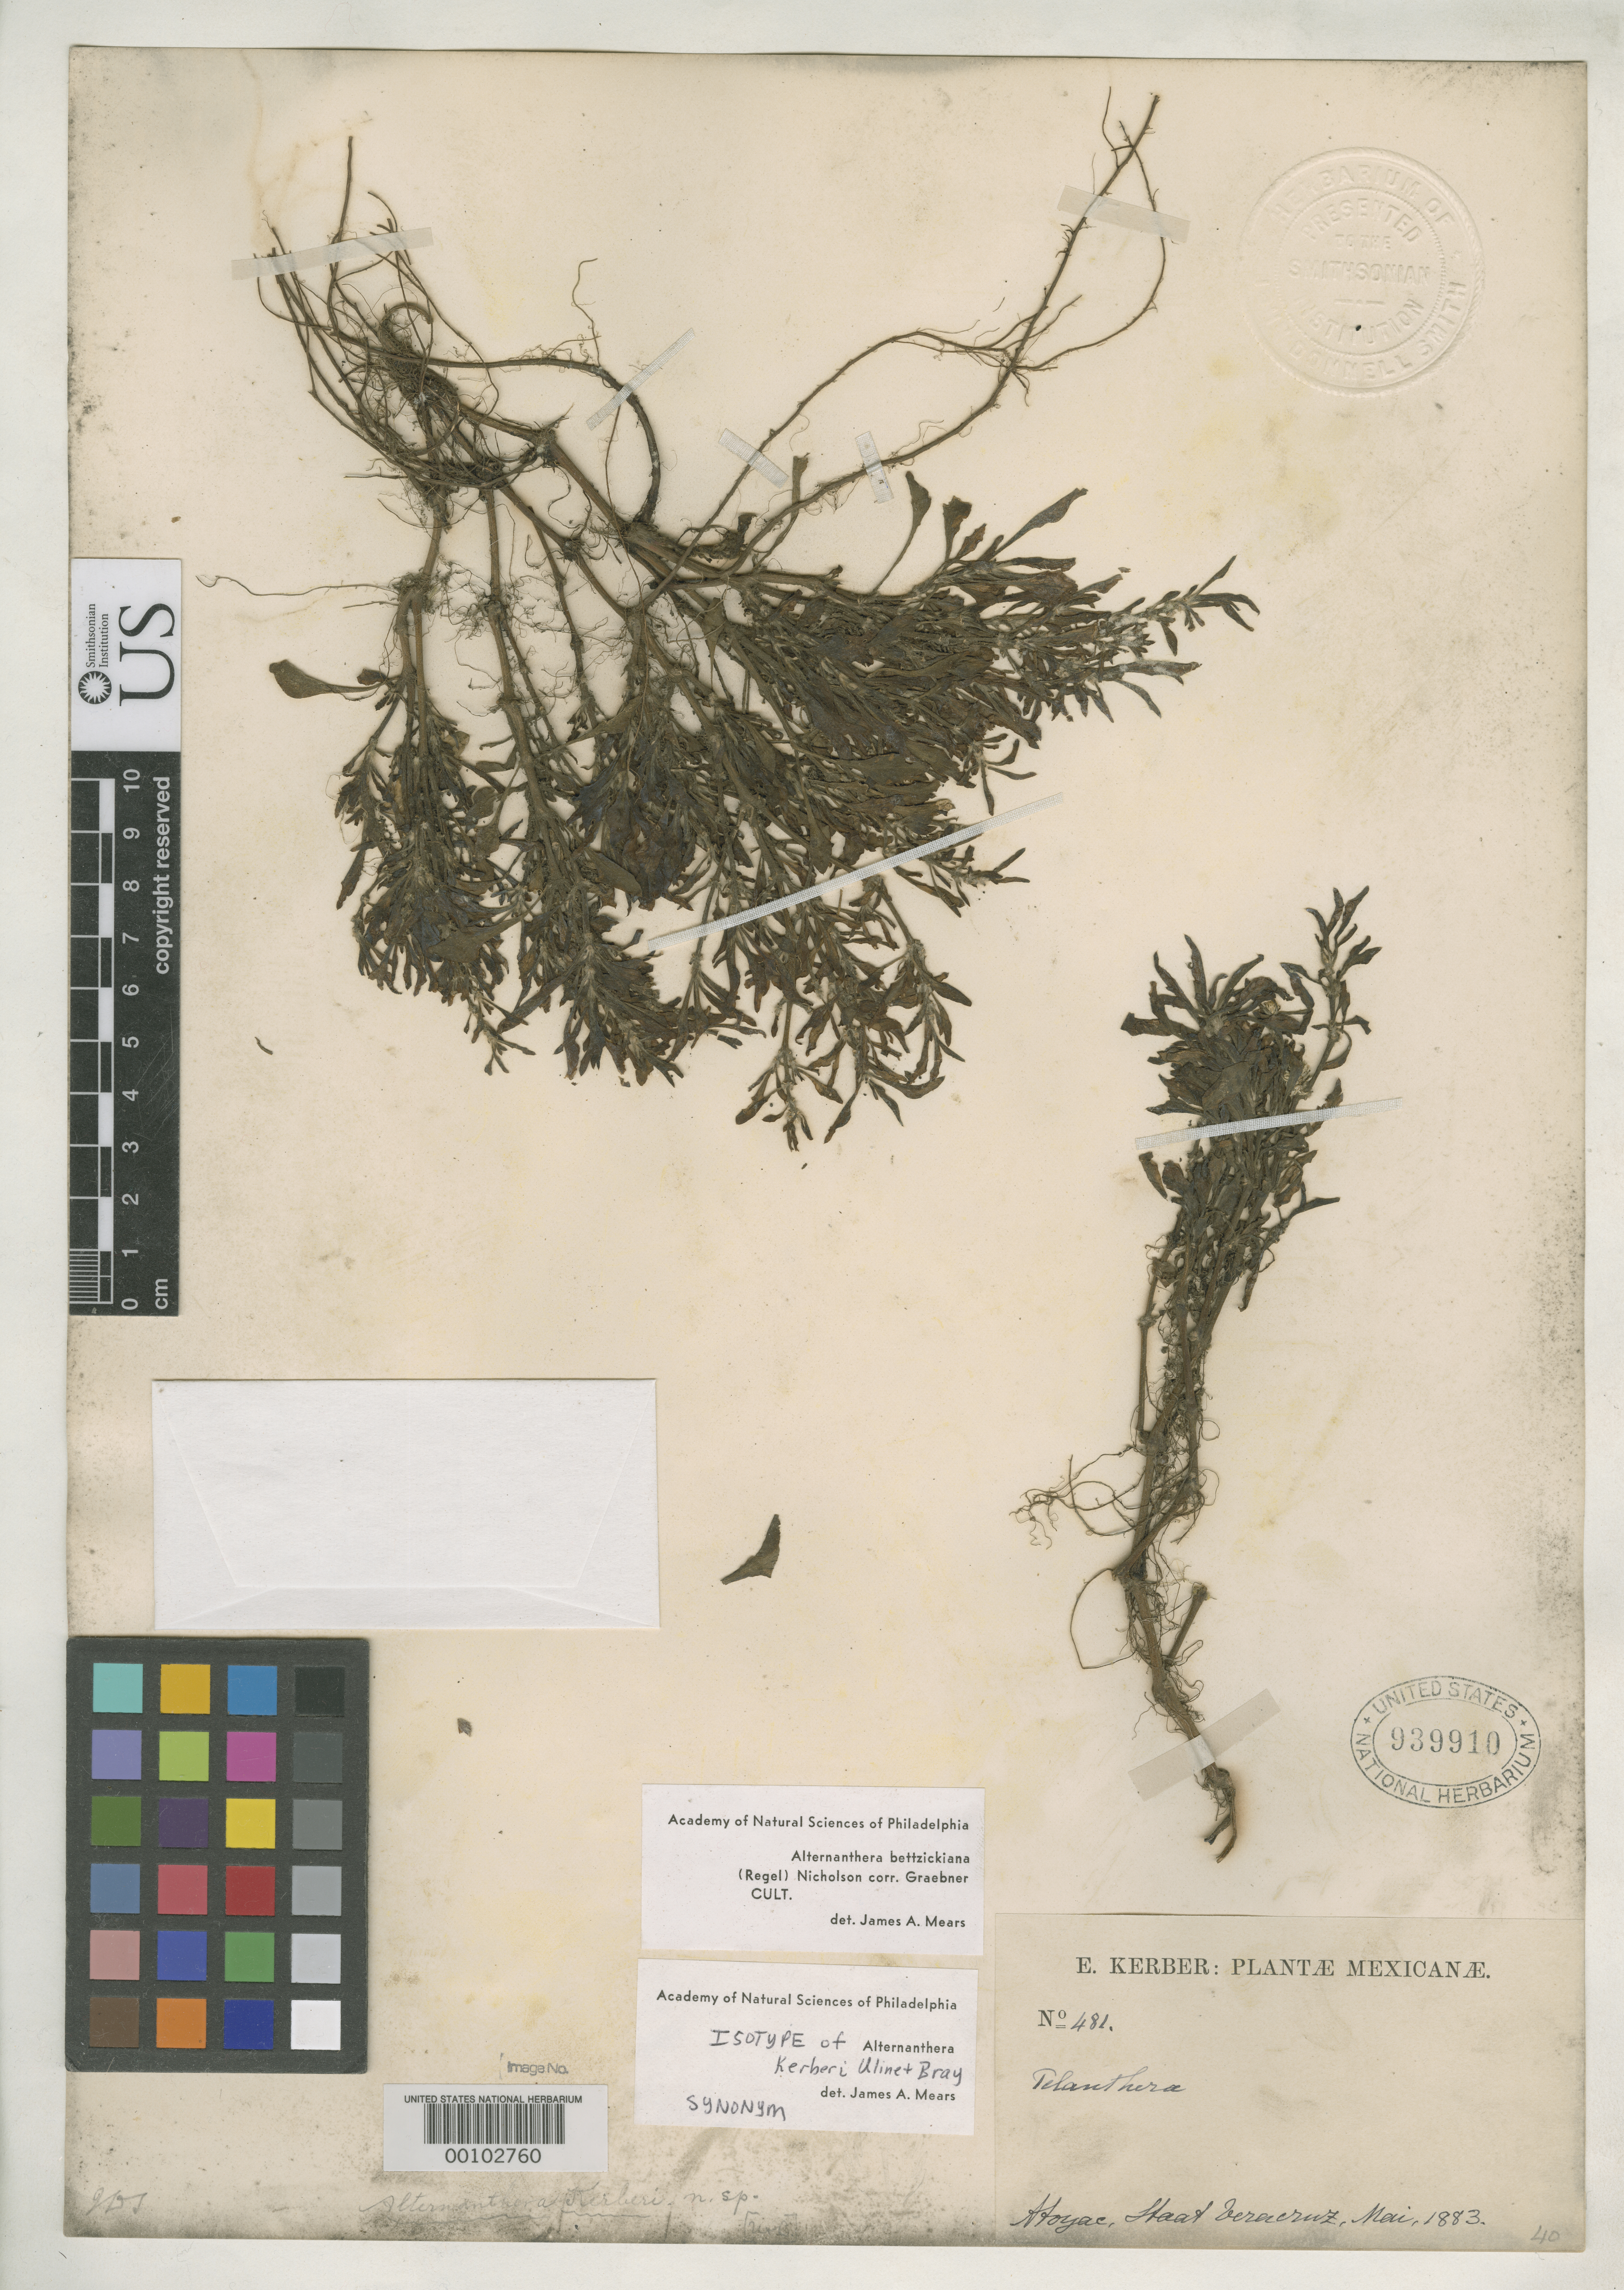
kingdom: Plantae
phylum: Tracheophyta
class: Magnoliopsida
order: Caryophyllales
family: Amaranthaceae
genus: Alternanthera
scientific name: Alternanthera kerberi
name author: Uline & W.L. Bray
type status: Isotype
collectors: E. Kerber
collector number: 481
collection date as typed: May 1883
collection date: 1883-05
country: Mexico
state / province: Veracruz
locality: Atoyac.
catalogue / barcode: US 939910